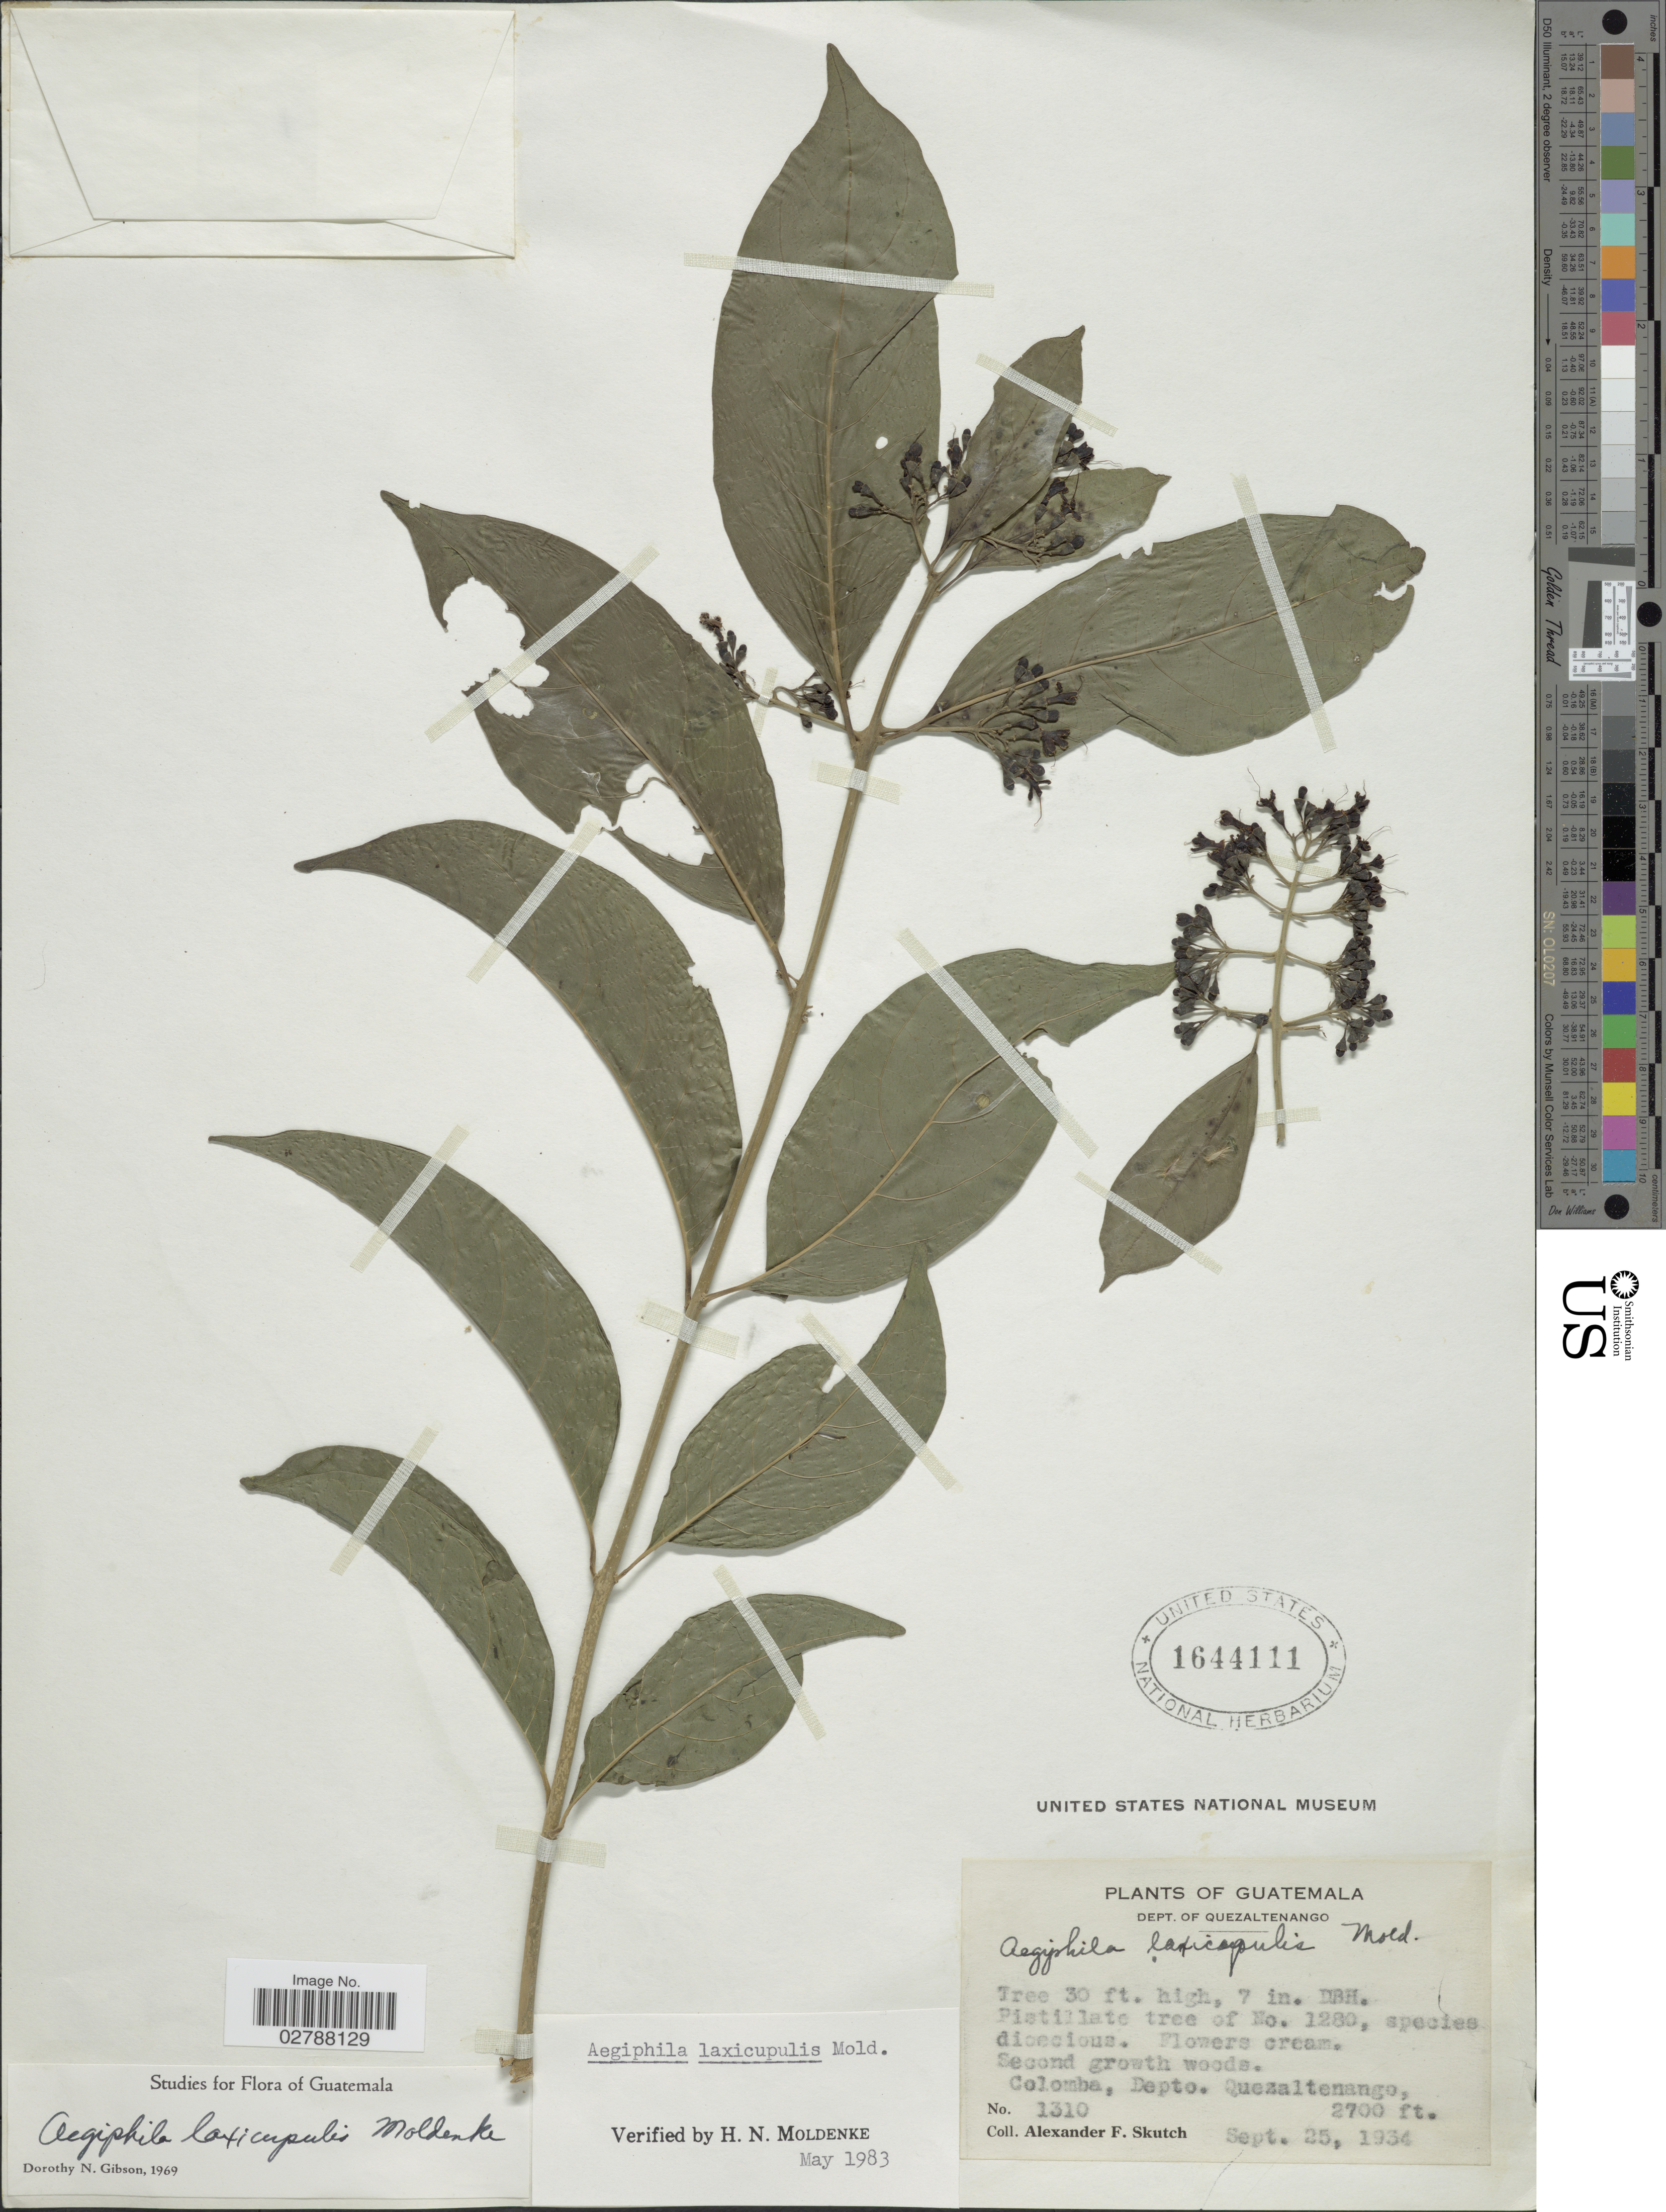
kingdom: Plantae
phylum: Tracheophyta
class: Magnoliopsida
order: Lamiales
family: Lamiaceae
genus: Aegiphila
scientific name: Aegiphila laxicupulis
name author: Moldenke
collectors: A. F. Skutch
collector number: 1310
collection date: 1934-09-25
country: Guatemala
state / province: Quetzaltenango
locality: Dept. of Quezaltenango. Colomba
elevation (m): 823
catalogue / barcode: US 1644111